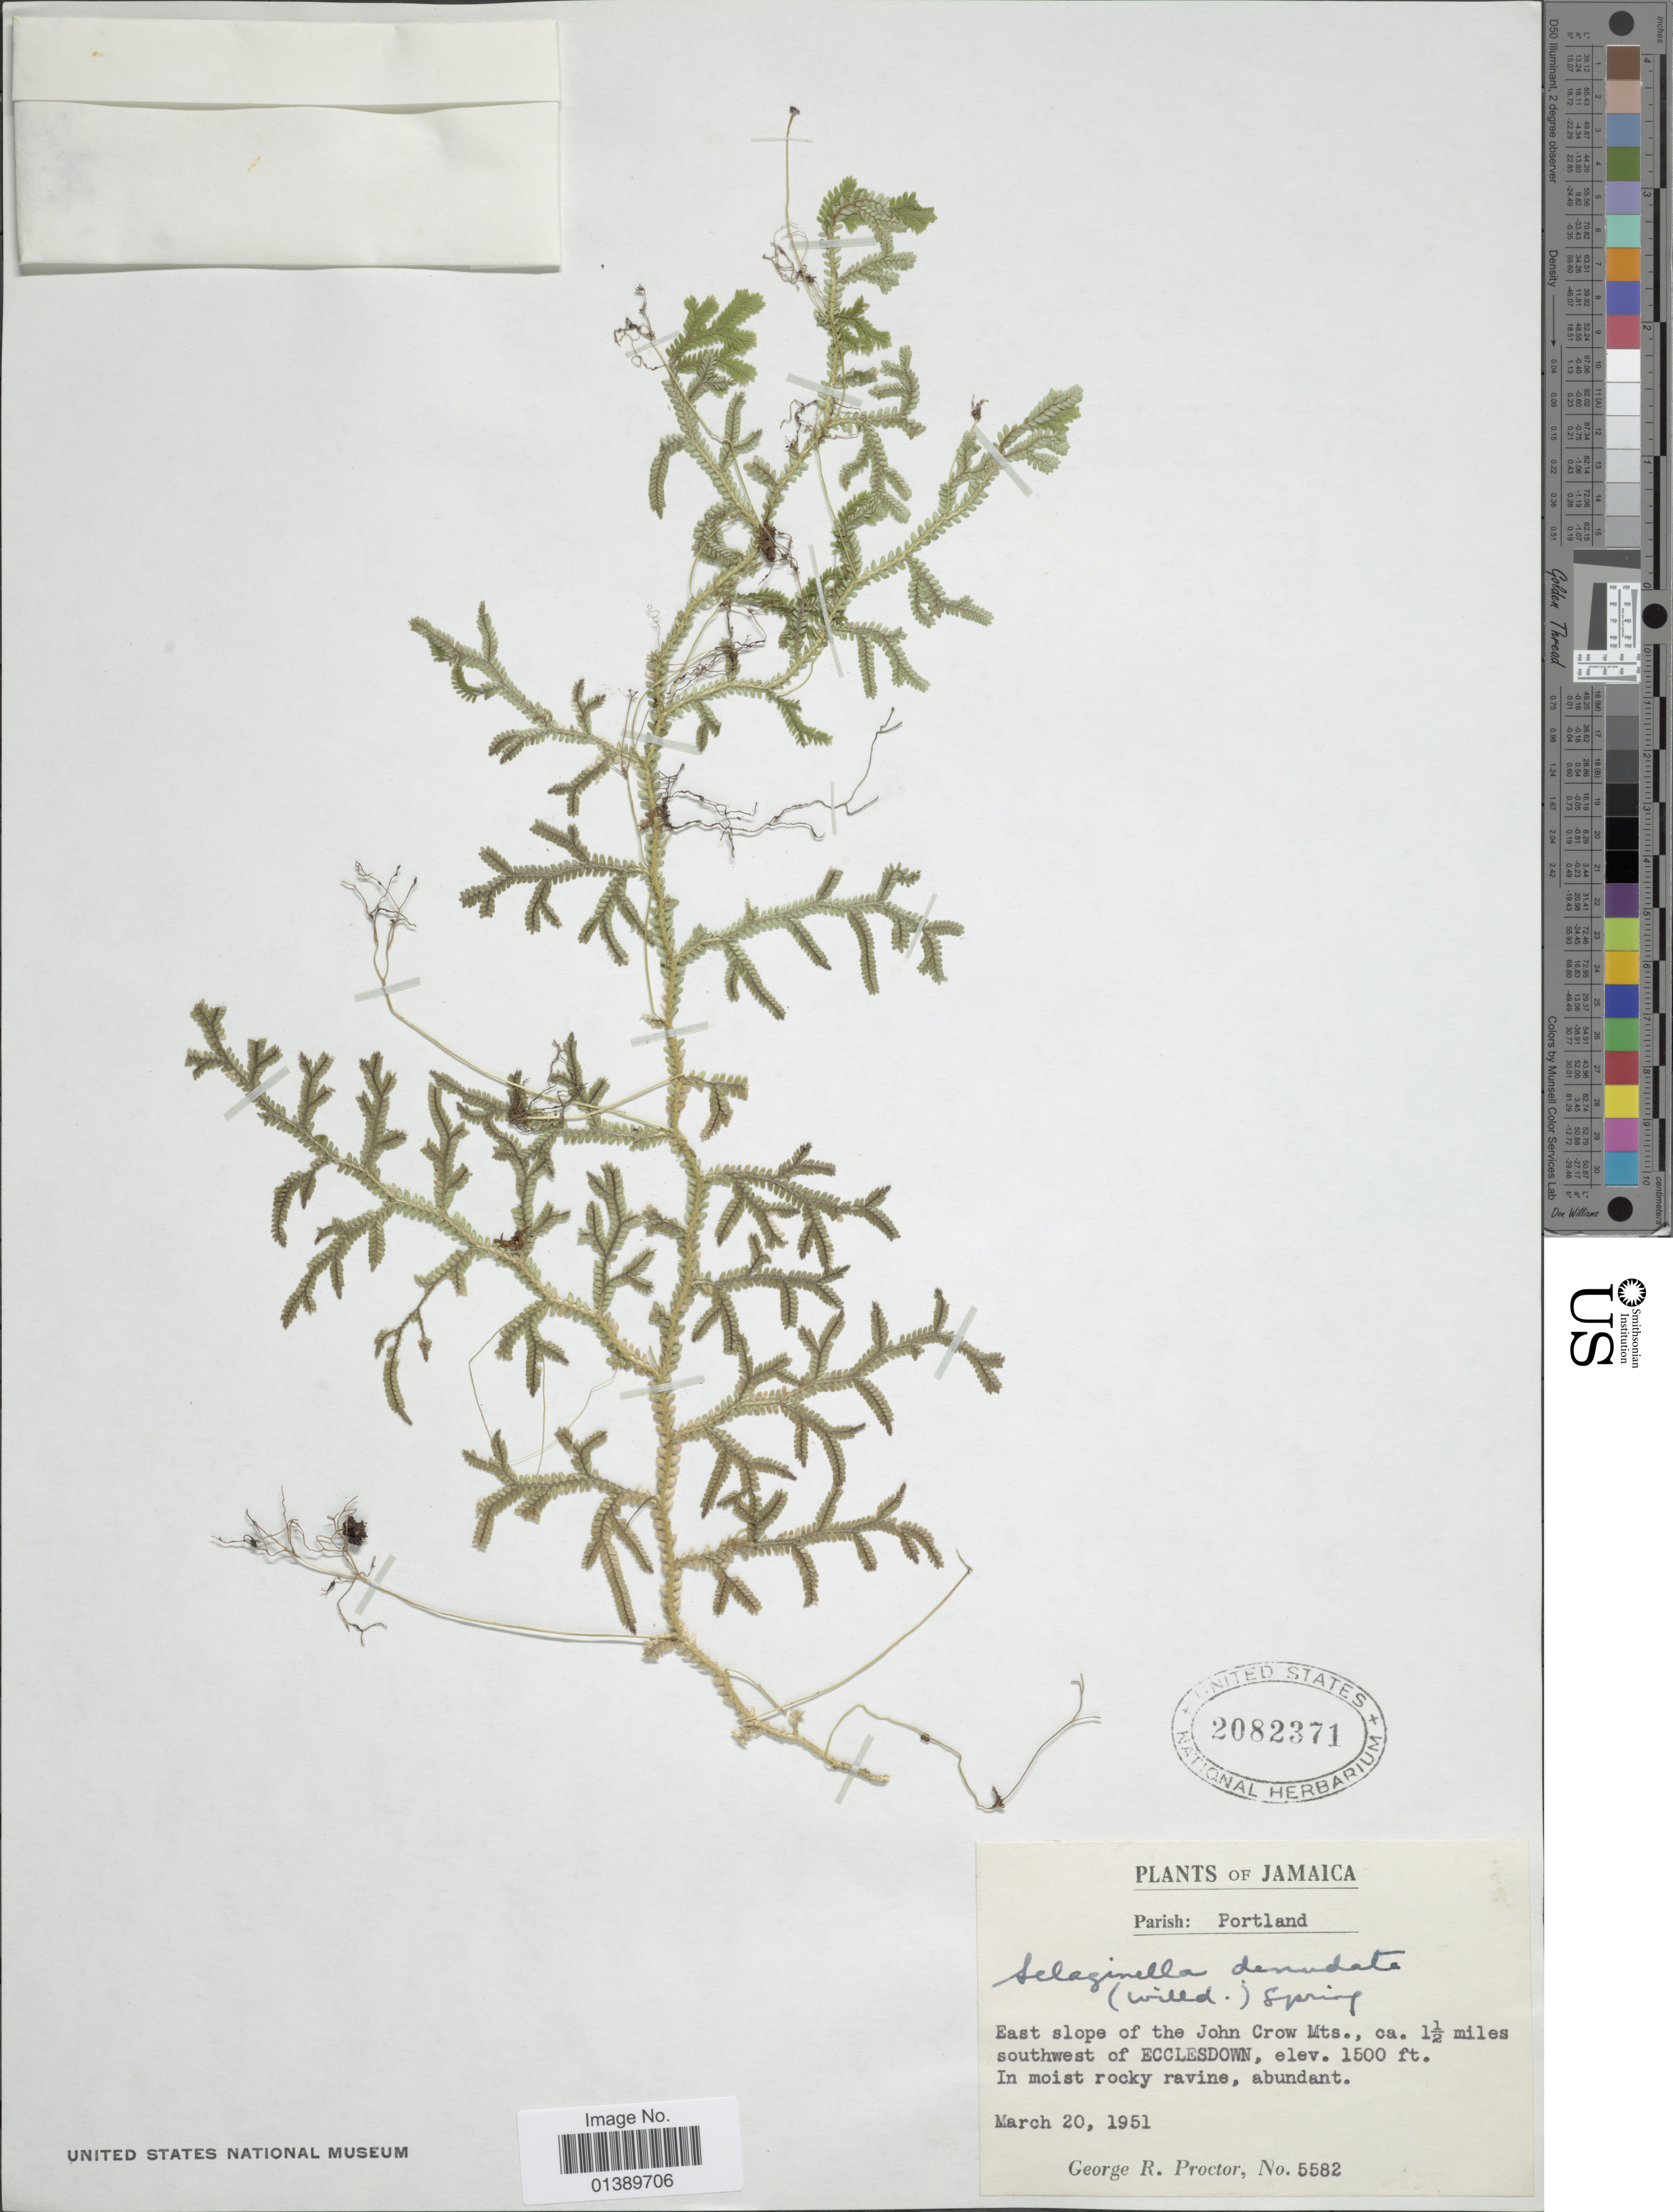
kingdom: Plantae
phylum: Tracheophyta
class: Lycopodiopsida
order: Selaginellales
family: Selaginellaceae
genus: Selaginella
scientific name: Selaginella denudata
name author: (Willd.) Spring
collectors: G. R. Proctor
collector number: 5582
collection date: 1951-03-20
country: Jamaica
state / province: Portland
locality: East slope of the John Cow Mts., ca 1½ miles southwest of Eccledown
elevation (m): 457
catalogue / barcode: US 2082371